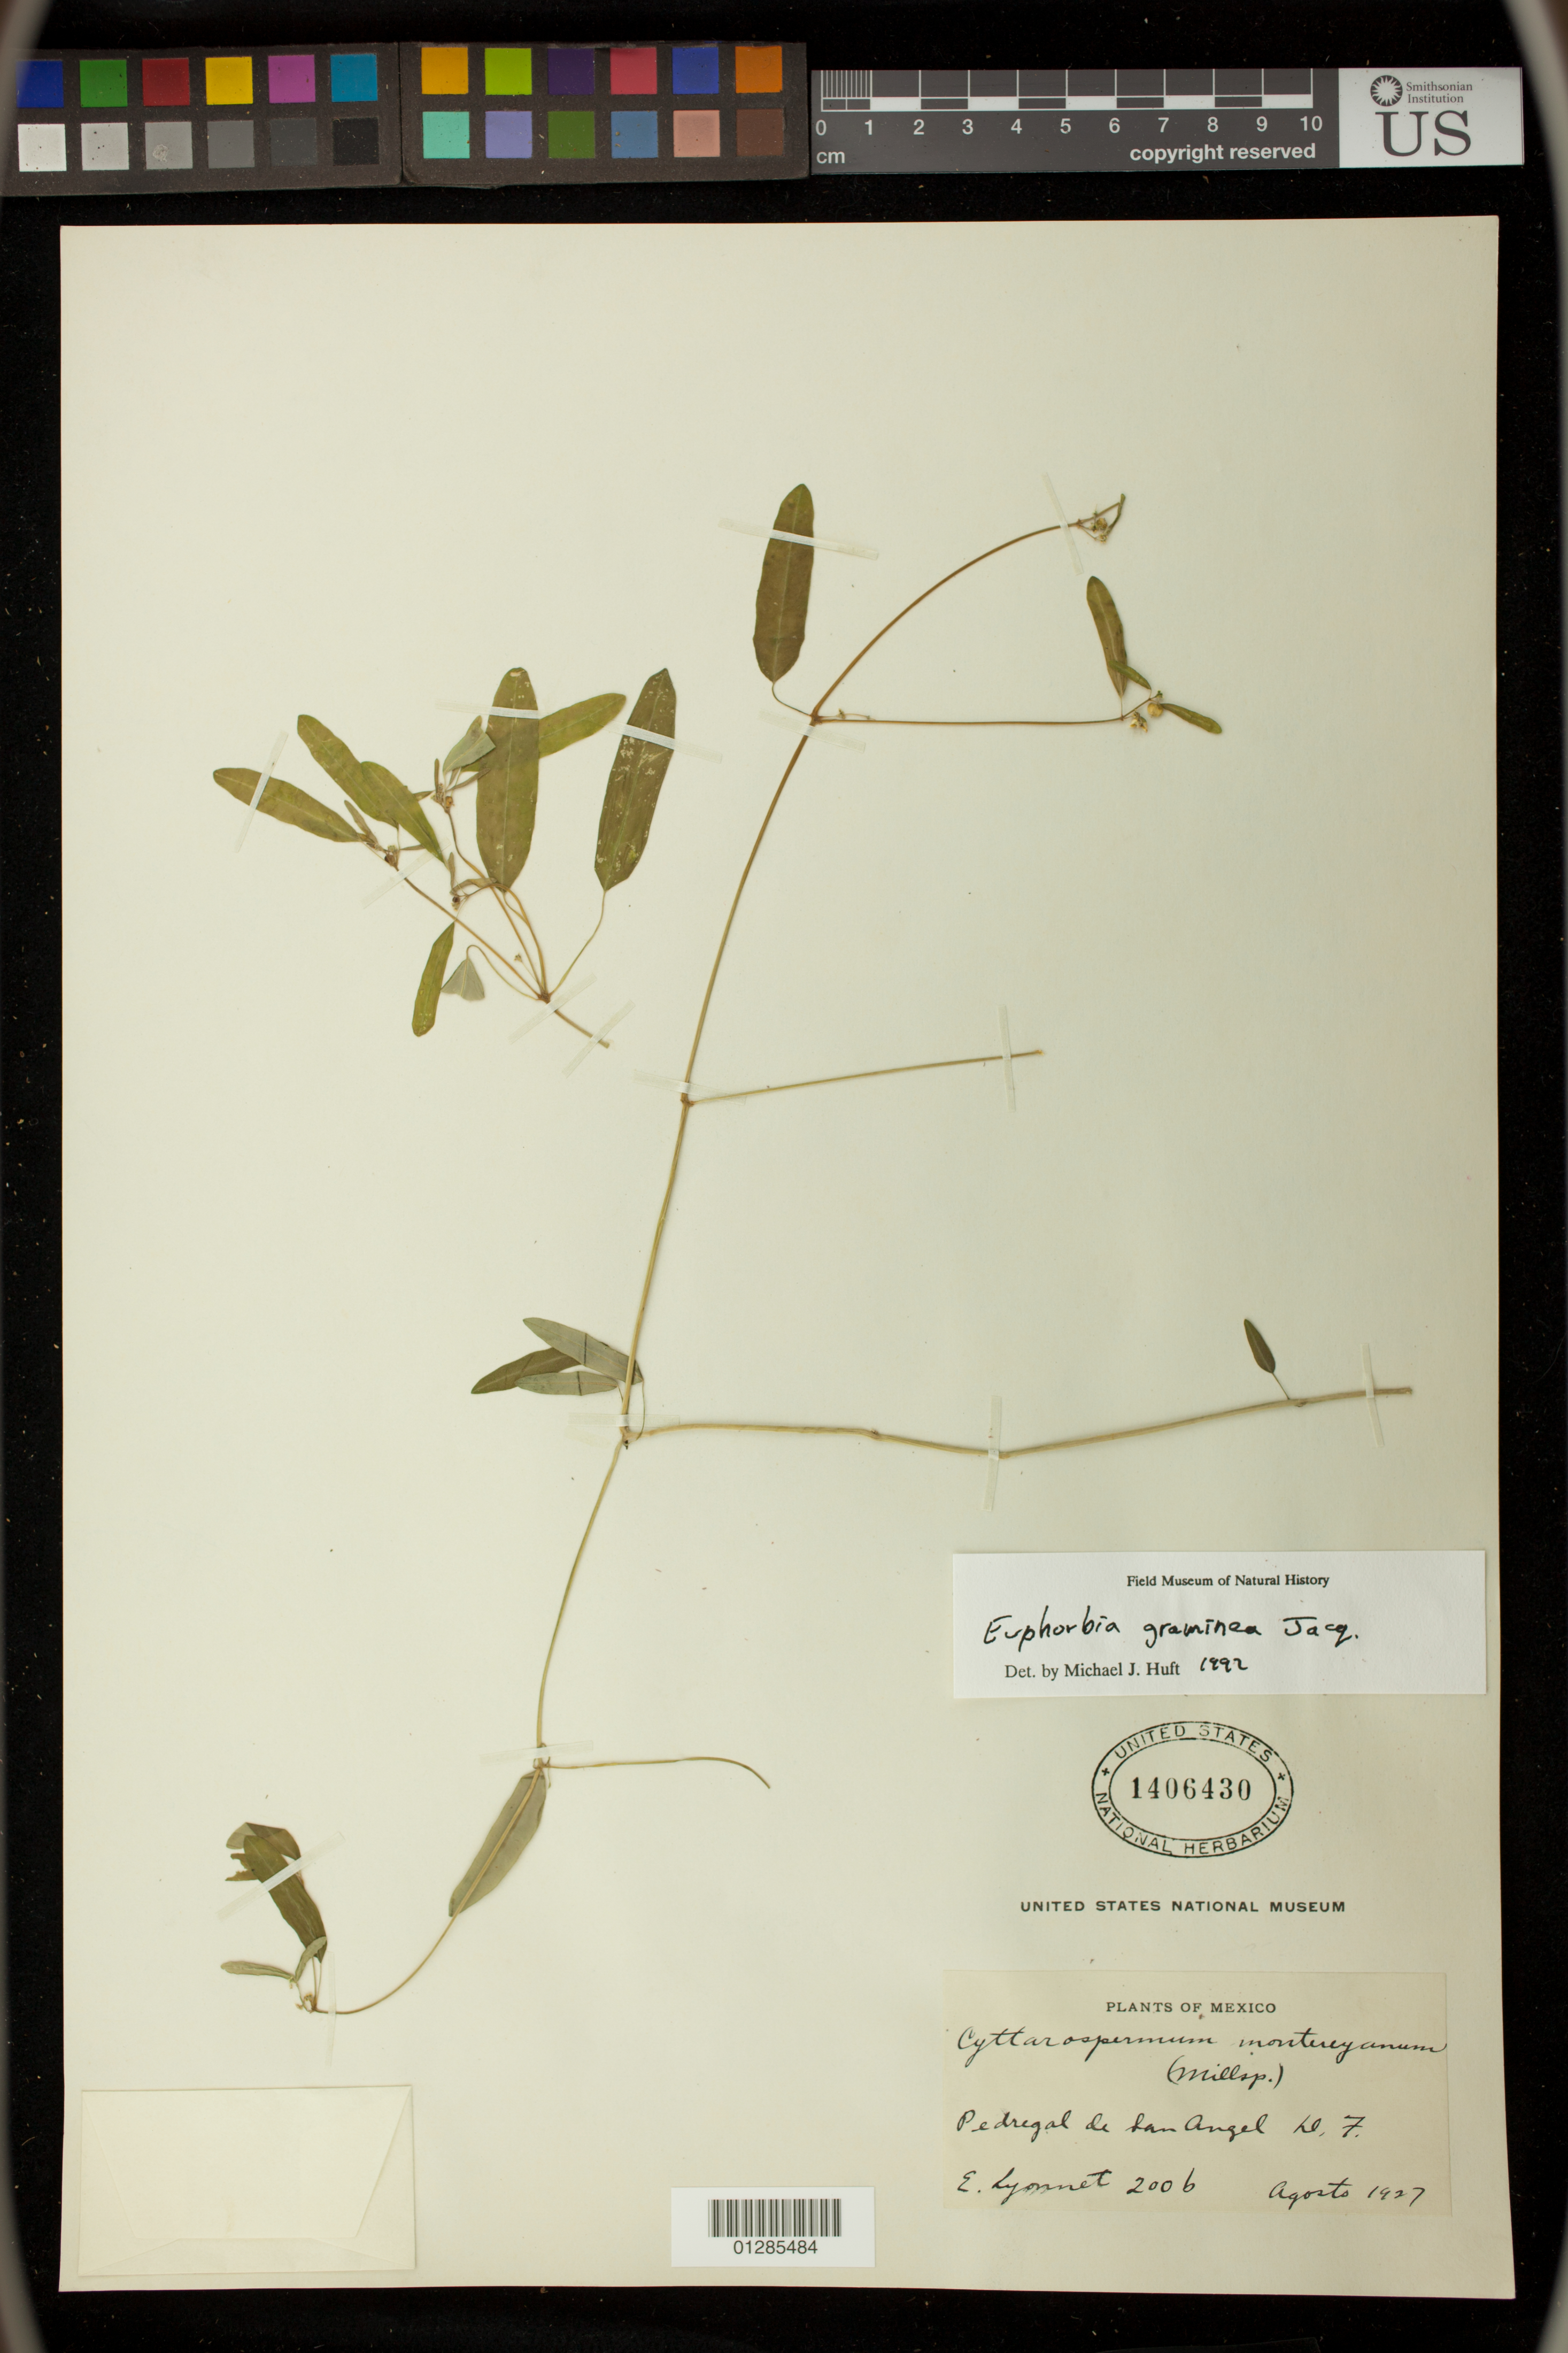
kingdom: Plantae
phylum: Tracheophyta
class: Magnoliopsida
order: Malpighiales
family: Euphorbiaceae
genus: Euphorbia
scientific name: Euphorbia graminea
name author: Jacq.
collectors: E. Lyonnet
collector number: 2006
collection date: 1927-08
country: Mexico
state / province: Distrito Federal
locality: Pedregal de San Angel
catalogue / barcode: US 1406430